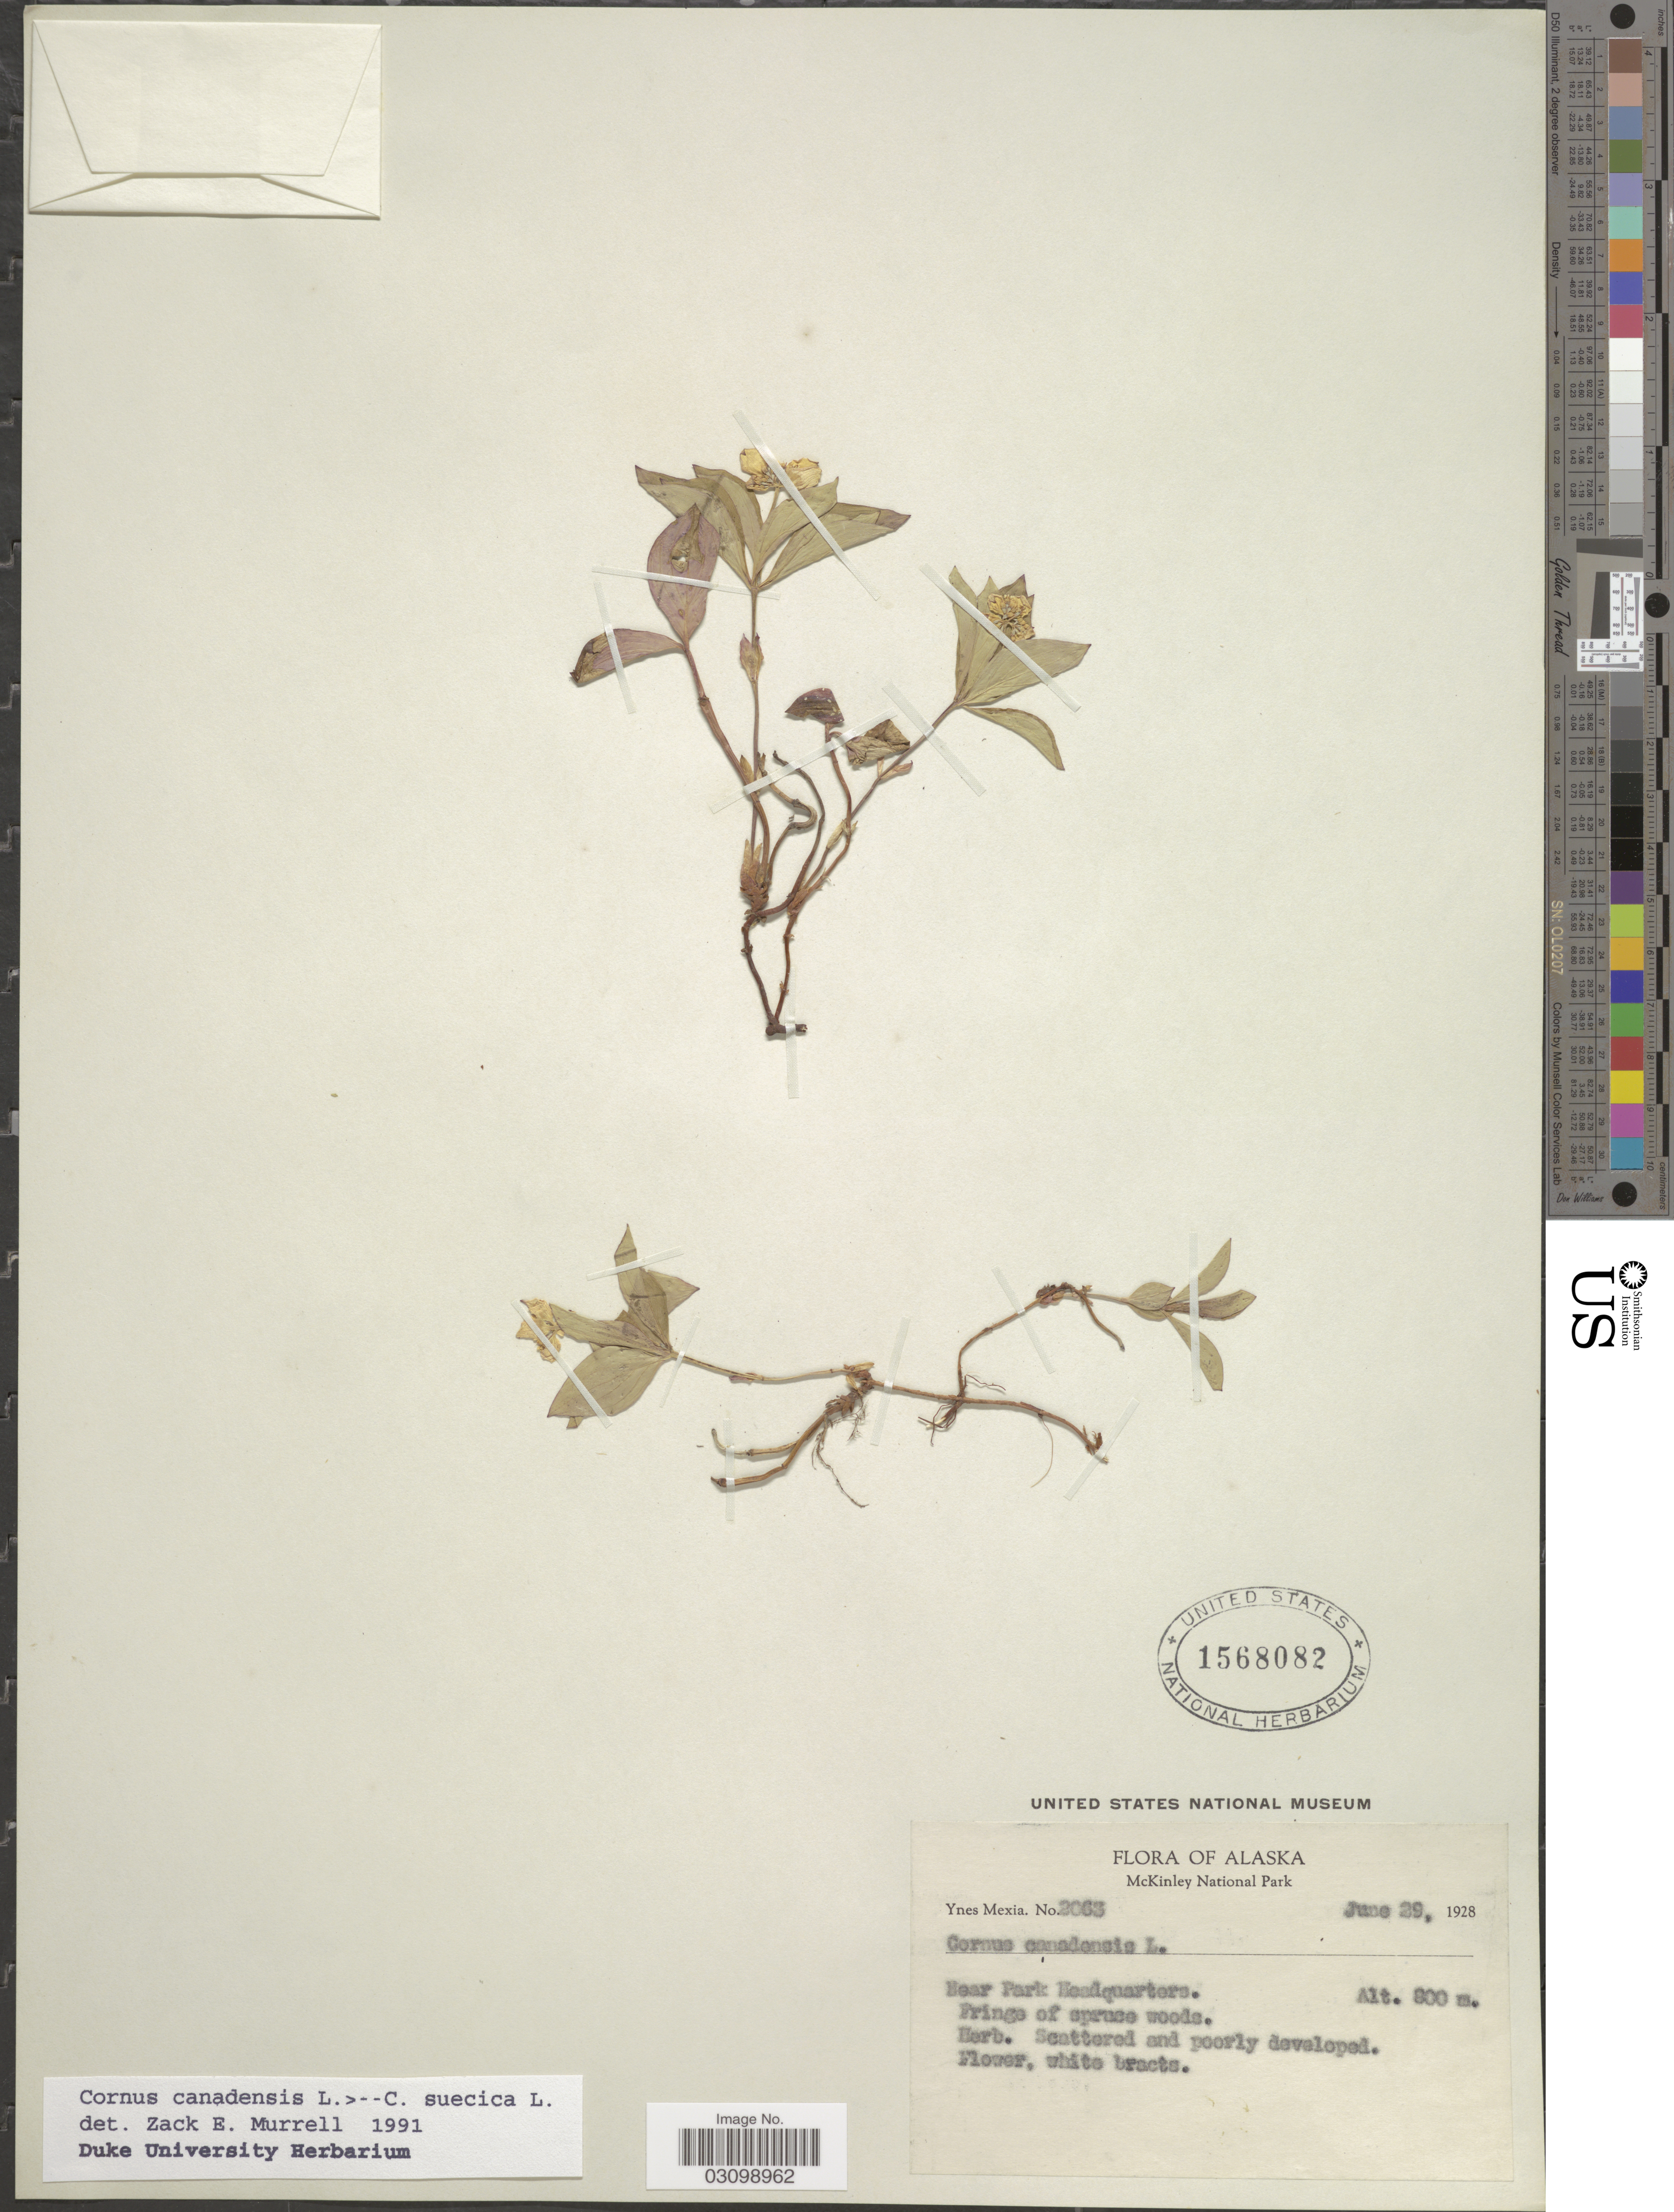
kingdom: Plantae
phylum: Tracheophyta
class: Magnoliopsida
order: Cornales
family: Cornaceae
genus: Cornus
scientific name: Cornus sp.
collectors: Y. Mexia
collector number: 2063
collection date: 1928-06-29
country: United States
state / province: Alaska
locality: McKinley National Park, Near Park Headquarters.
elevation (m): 800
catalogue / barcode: US 1568082